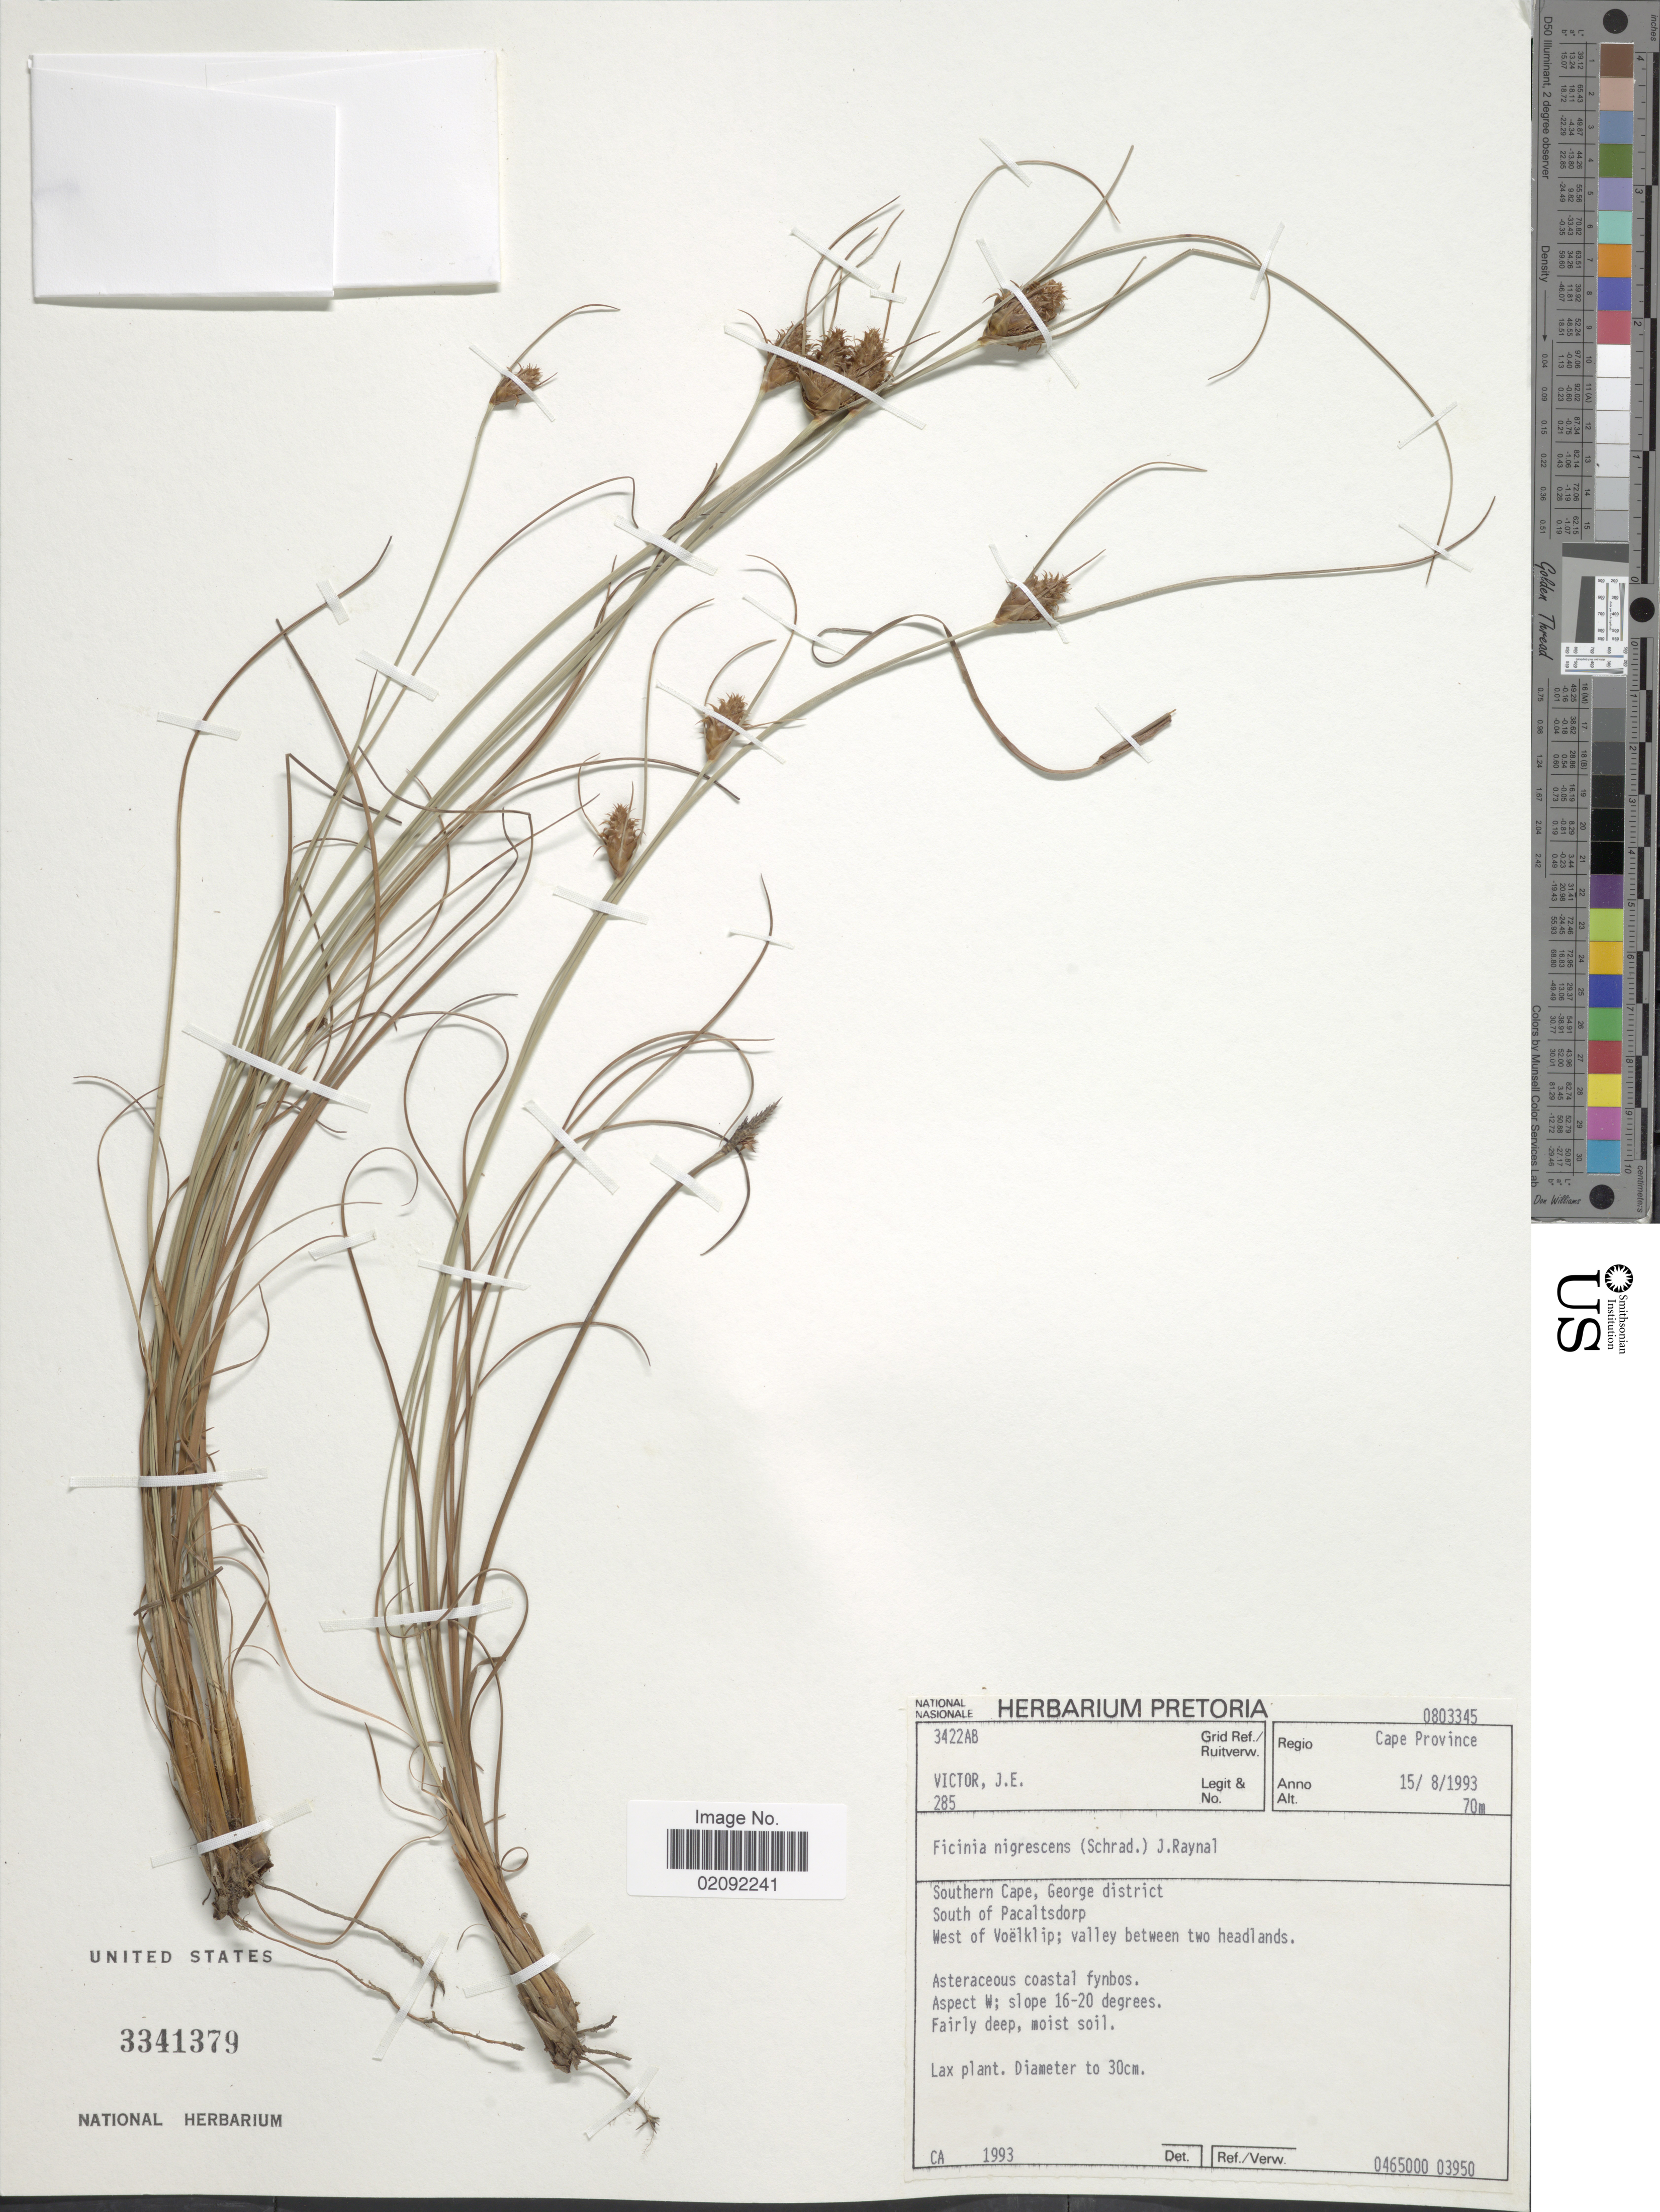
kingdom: Plantae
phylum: Tracheophyta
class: Liliopsida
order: Poales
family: Cyperaceae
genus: Ficinia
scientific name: Ficinia nigrescens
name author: (Schrad.) J. Raynal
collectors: J. Victor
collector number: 285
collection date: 1993-08-15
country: South Africa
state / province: Western Cape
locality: Regio Cape Province, Southern Cape, George district, South of Pacaltsdorp, West of Voëlklip; valley between two headlands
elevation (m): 70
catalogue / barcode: US 3341379